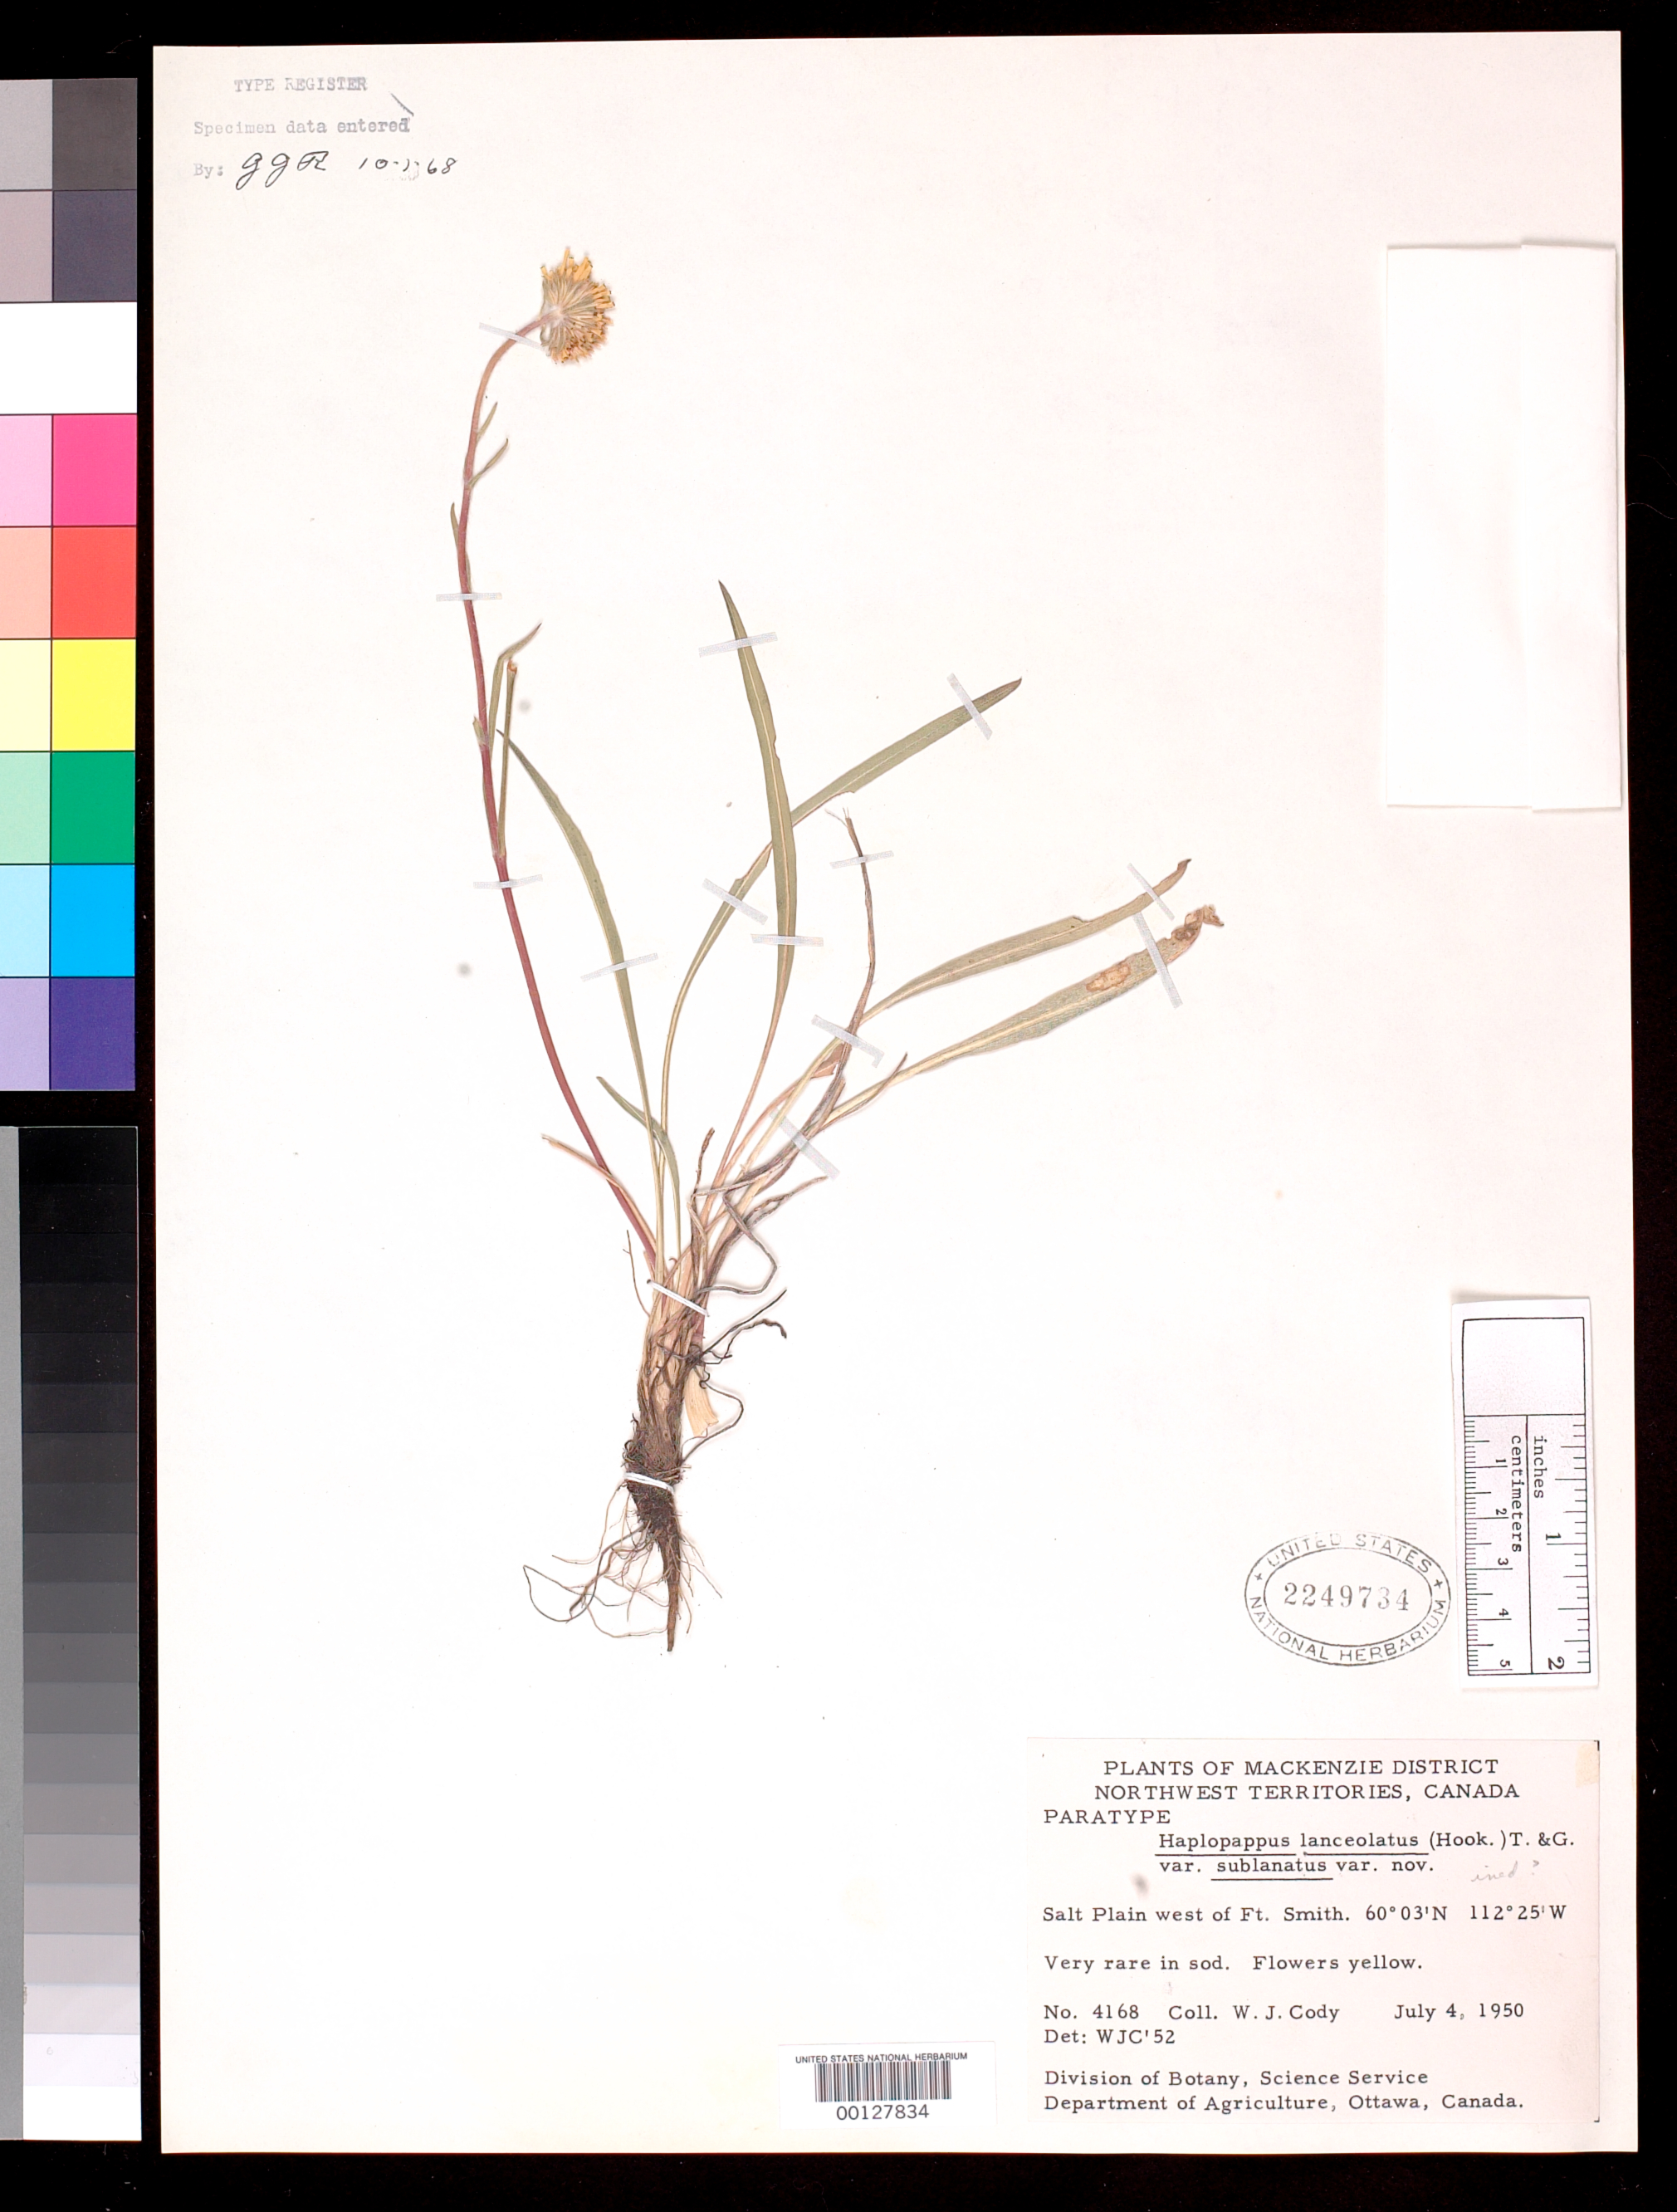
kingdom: Plantae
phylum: Tracheophyta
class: Magnoliopsida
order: Asterales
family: Asteraceae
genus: Pyrrocoma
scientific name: Pyrrocoma lanceolata var. lanceolata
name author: (Hook.) Greene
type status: Paratype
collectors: W. Cody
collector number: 4168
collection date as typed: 04 Jul 1950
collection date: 1950-07-04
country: Canada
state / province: Northwest Territories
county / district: Mackenzie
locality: Fort Smith.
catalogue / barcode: US 2249734